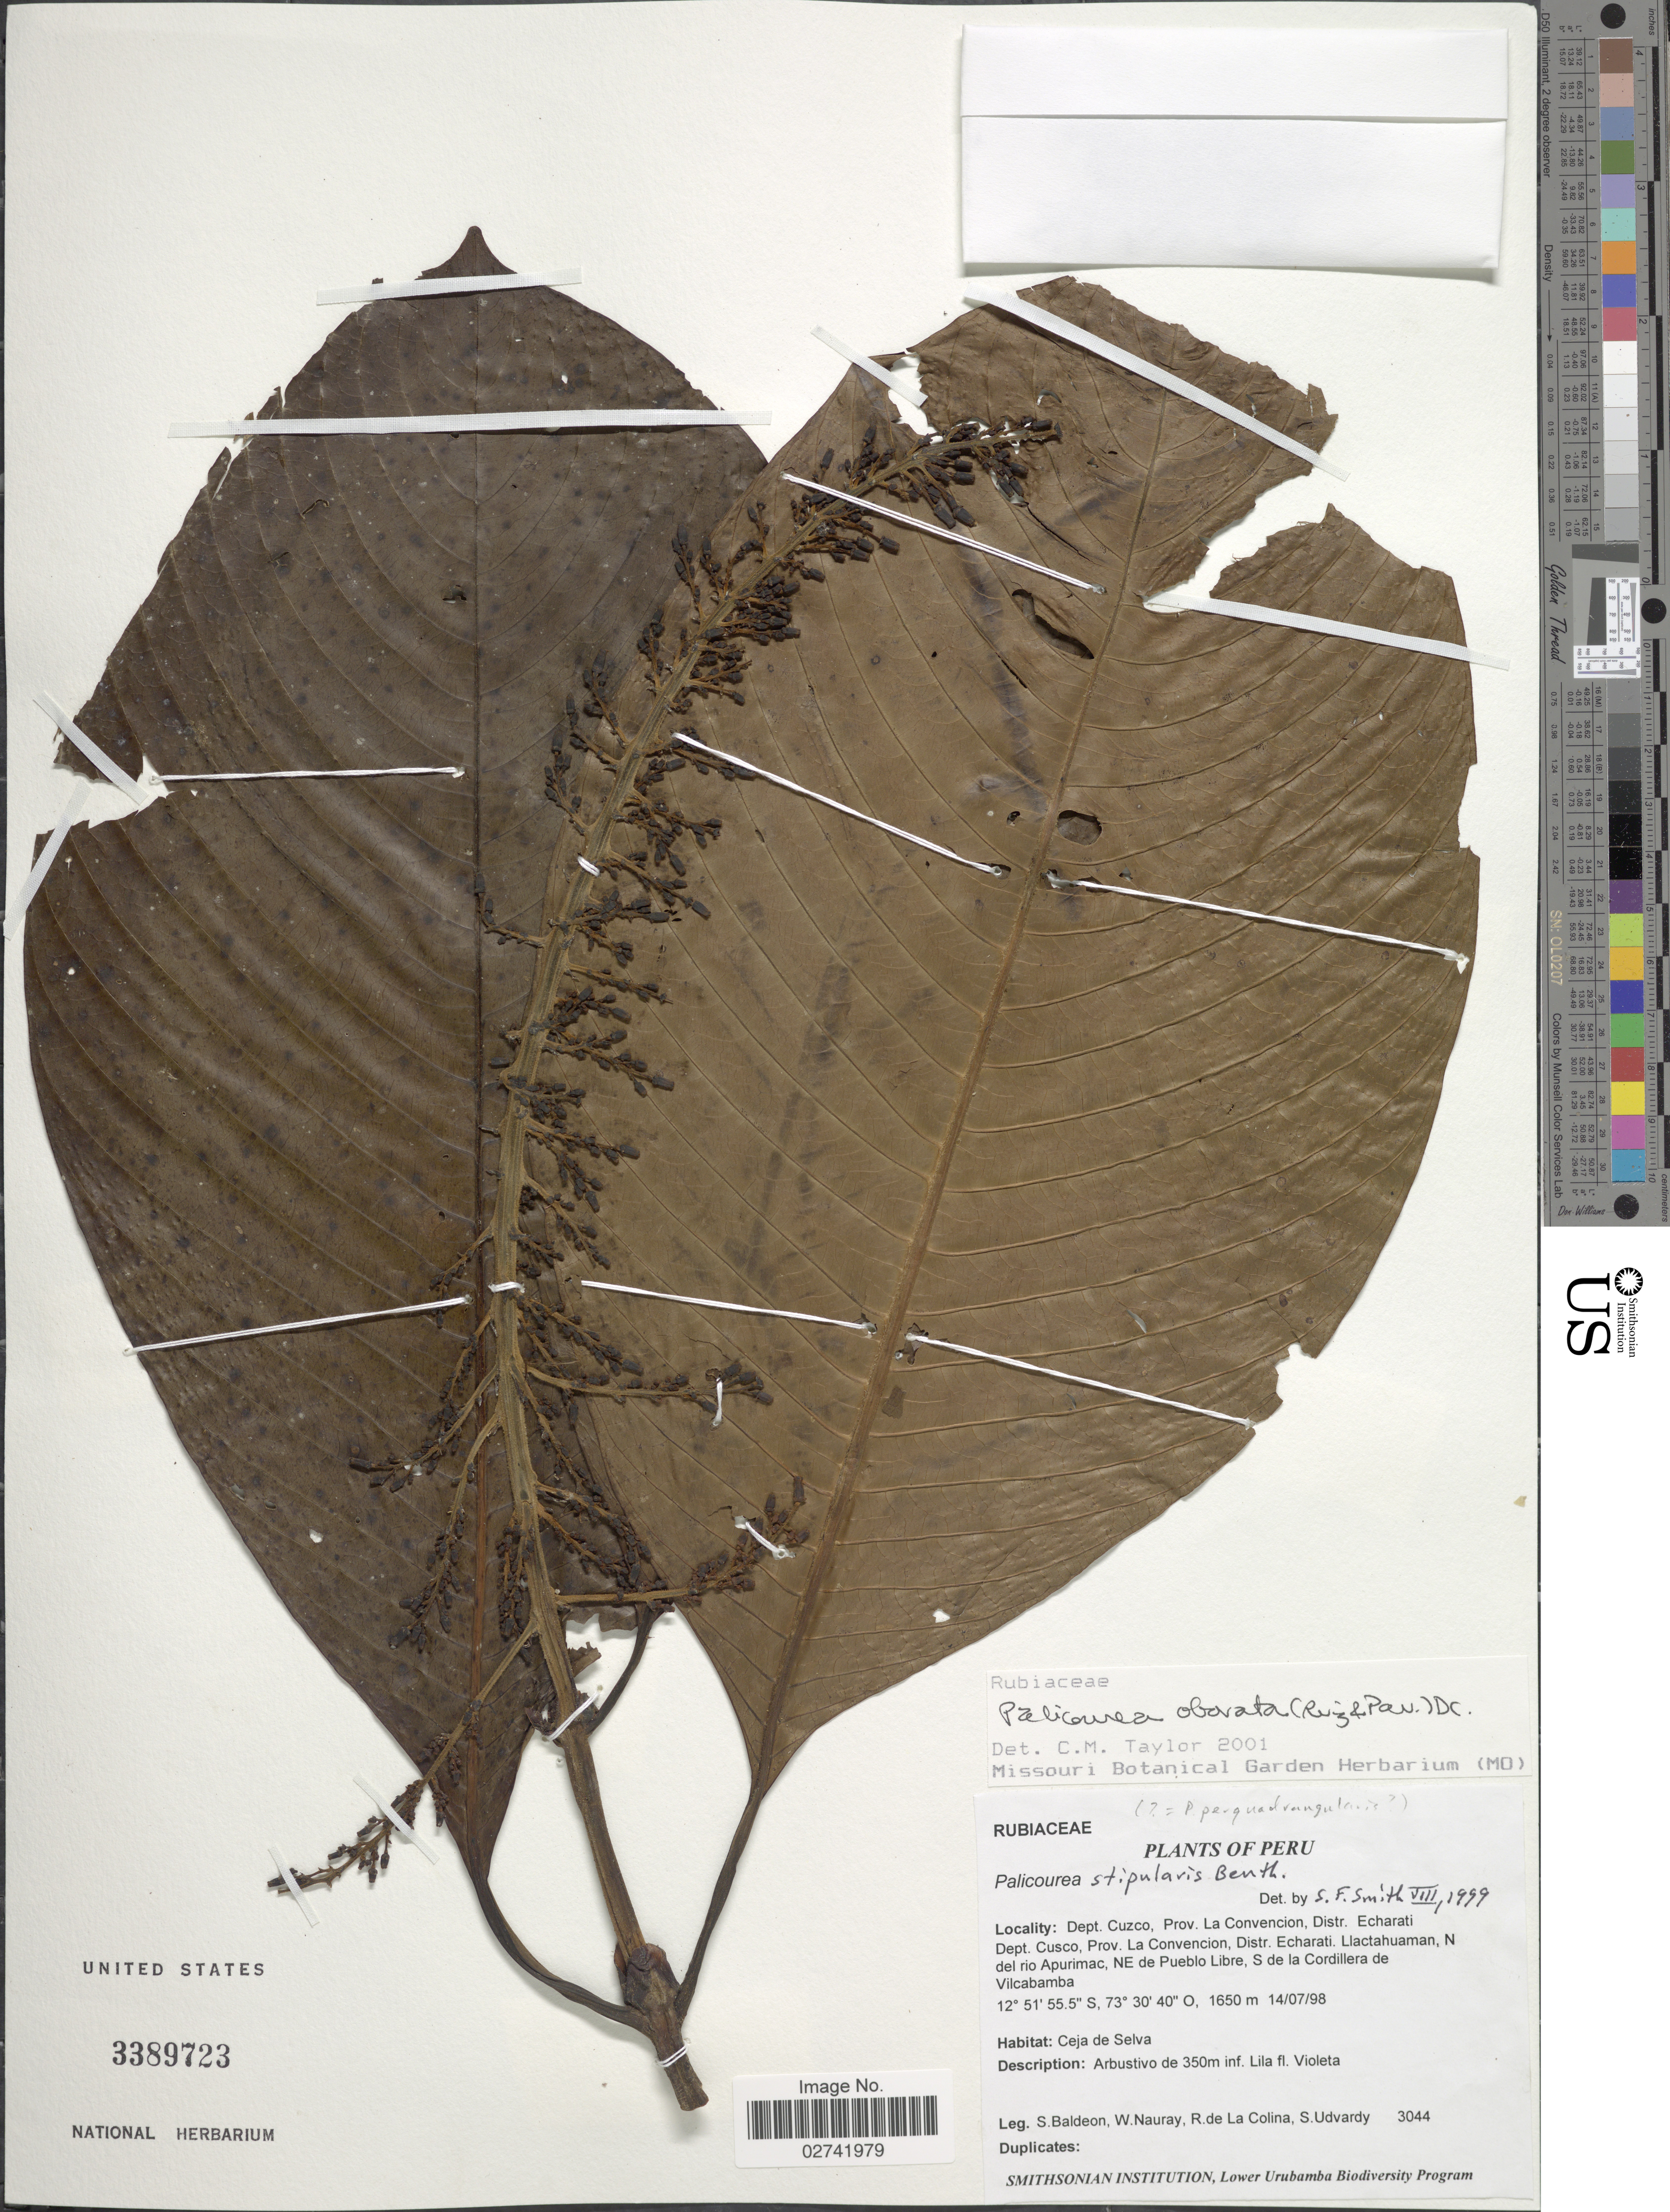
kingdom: Plantae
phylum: Tracheophyta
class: Magnoliopsida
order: Gentianales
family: Rubiaceae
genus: Palicourea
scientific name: Palicourea obovata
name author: (Ruiz & Pav.) DC.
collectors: S. Baldeon, W. Nauray, R. Colina & S. Udvardy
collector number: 3044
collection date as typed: Transcribed d/m/y: 14/7/98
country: Peru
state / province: Cusco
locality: Dept. Cuzco. Prov. La Convencion, Distr. Encharati Dept. Cusco. Prov. La Convencion, Distr. Echarati. Llacathuaman, N del rio Apurimac, NE de Pueblo Libre, S de la Cordillera de Vilcabamba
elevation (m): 1650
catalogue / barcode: US 3389723